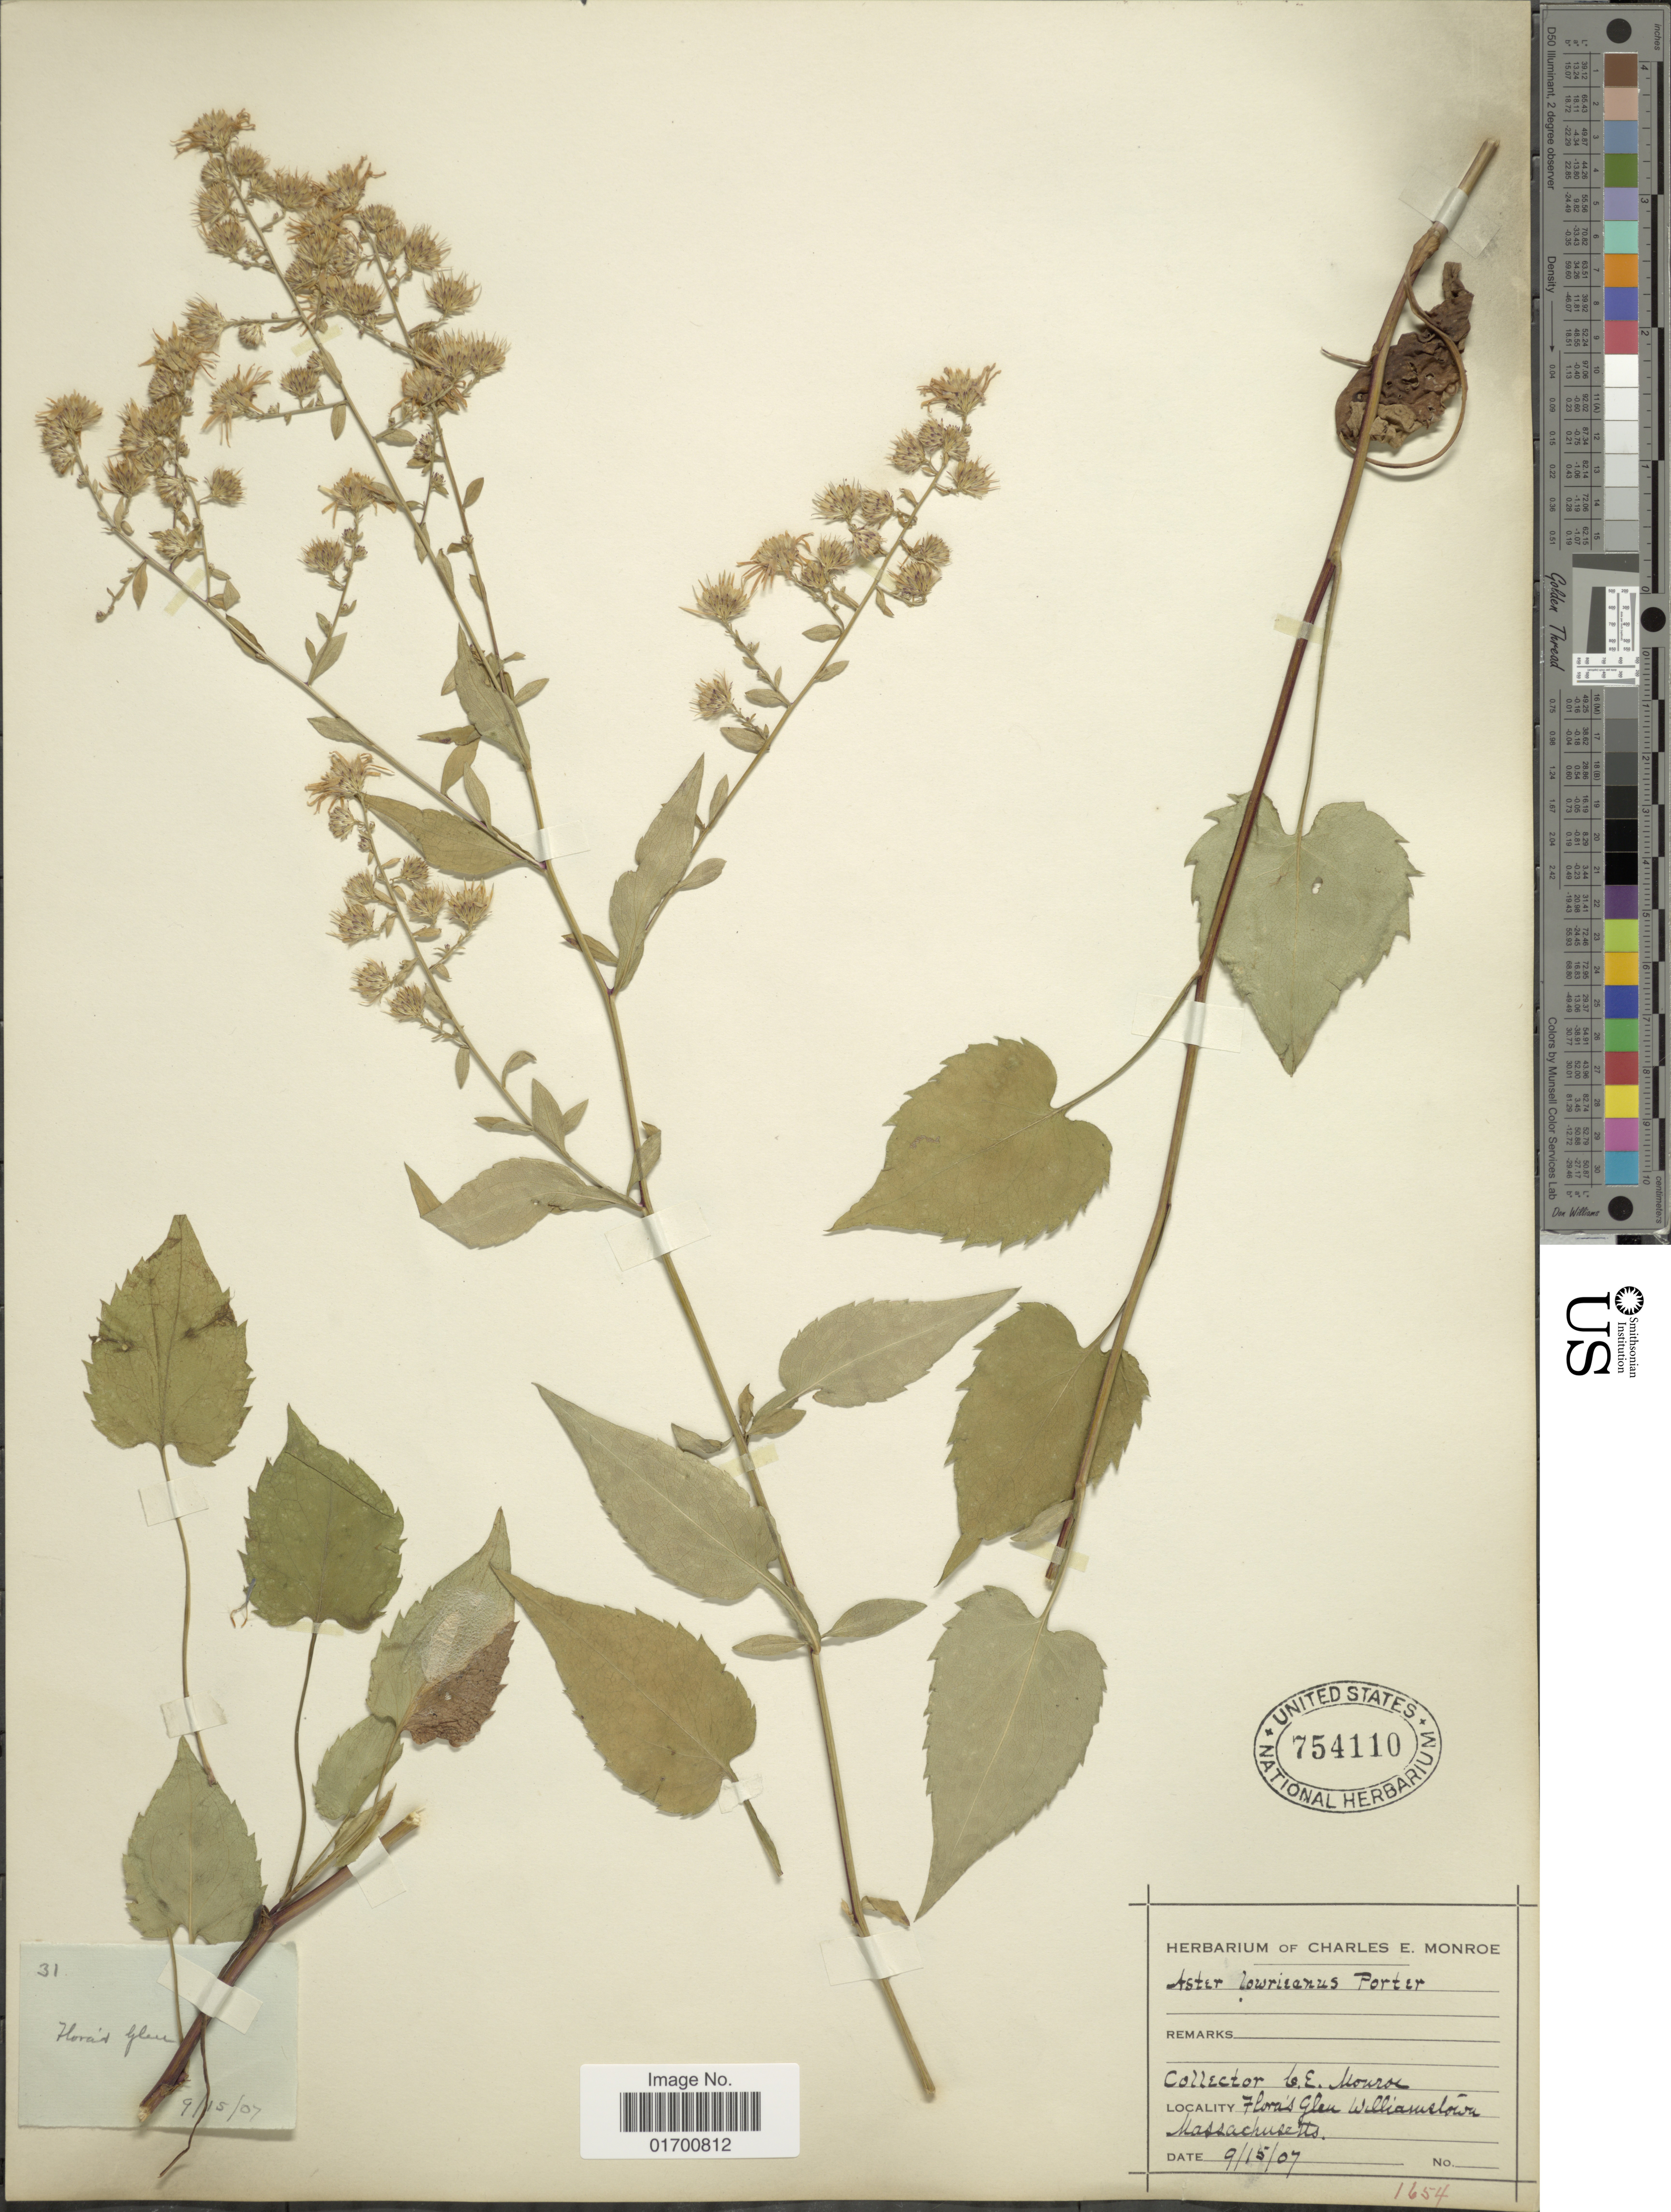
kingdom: Plantae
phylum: Tracheophyta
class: Magnoliopsida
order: Asterales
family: Asteraceae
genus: Symphyotrichum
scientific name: Symphyotrichum lowrieanum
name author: (Porter) G.L. Nesom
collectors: C. Monroe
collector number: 1654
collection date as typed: Transcribed d/m/y: 15/9/7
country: United States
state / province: Massachusetts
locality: Glen Williamstown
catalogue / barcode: US 754110